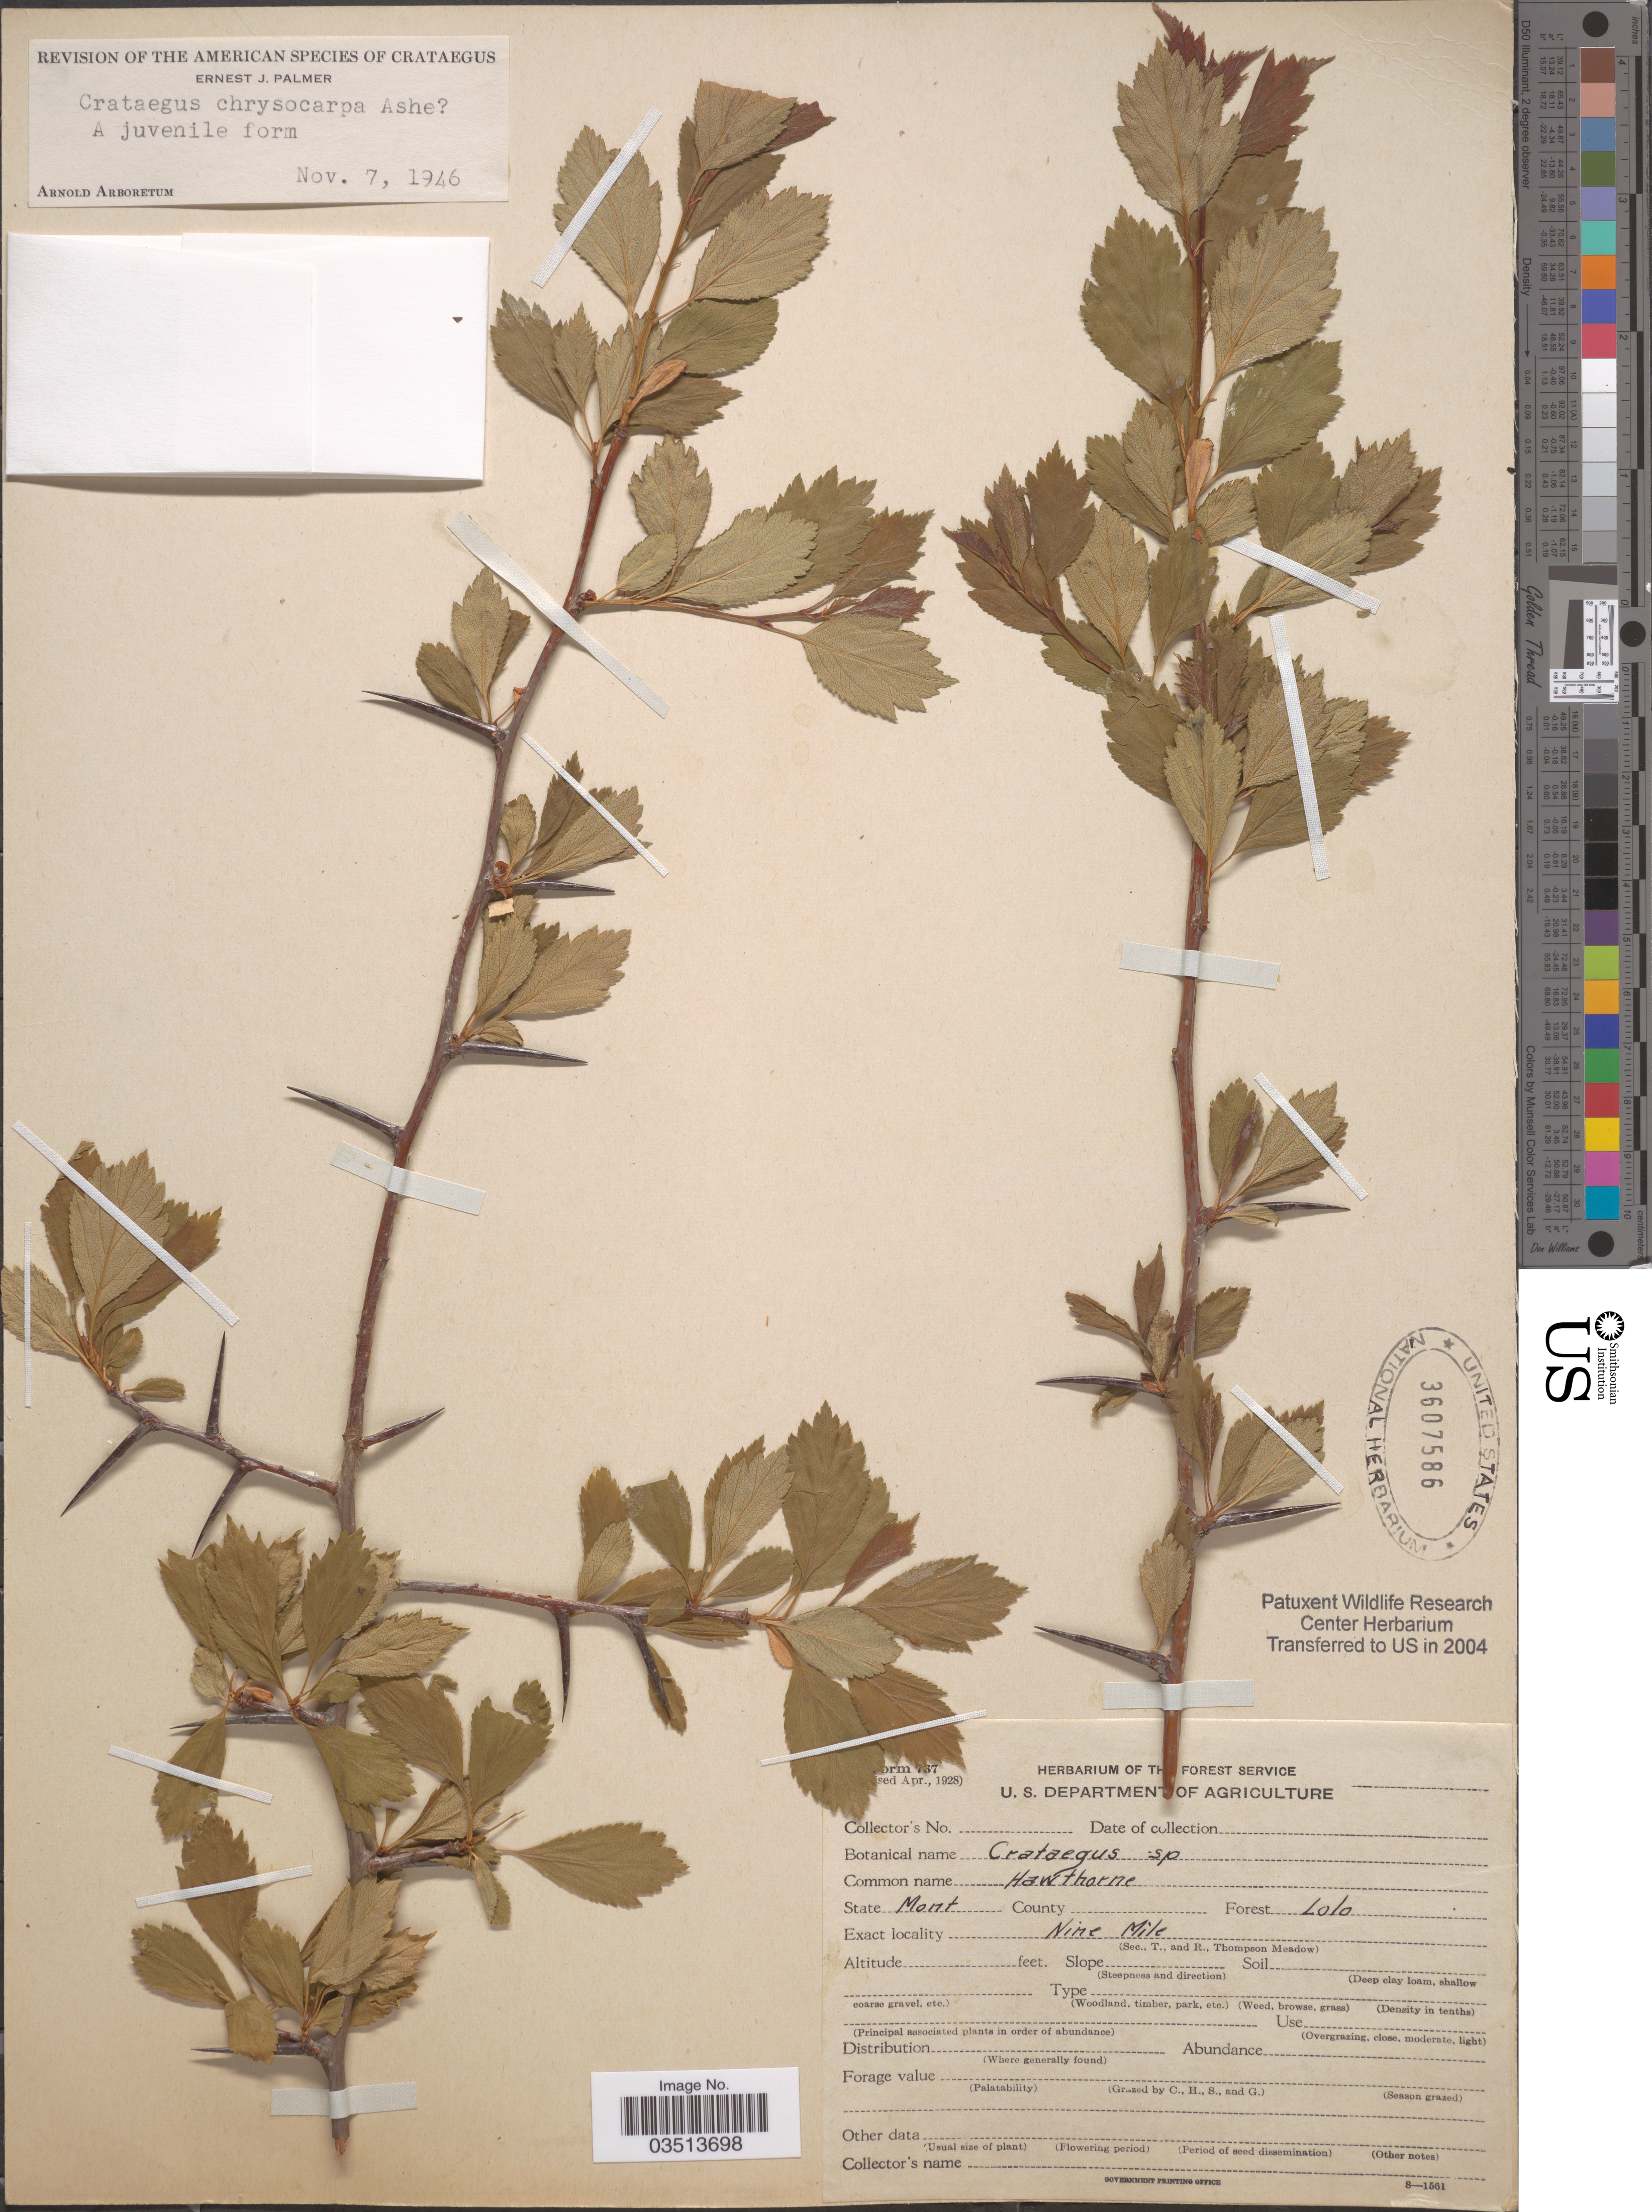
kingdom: Plantae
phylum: Tracheophyta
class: Magnoliopsida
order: Rosales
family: Rosaceae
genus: Crataegus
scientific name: Crataegus chrysocarpa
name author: Ashe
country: United States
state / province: Montana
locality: Nine Mile.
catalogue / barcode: US 3607586